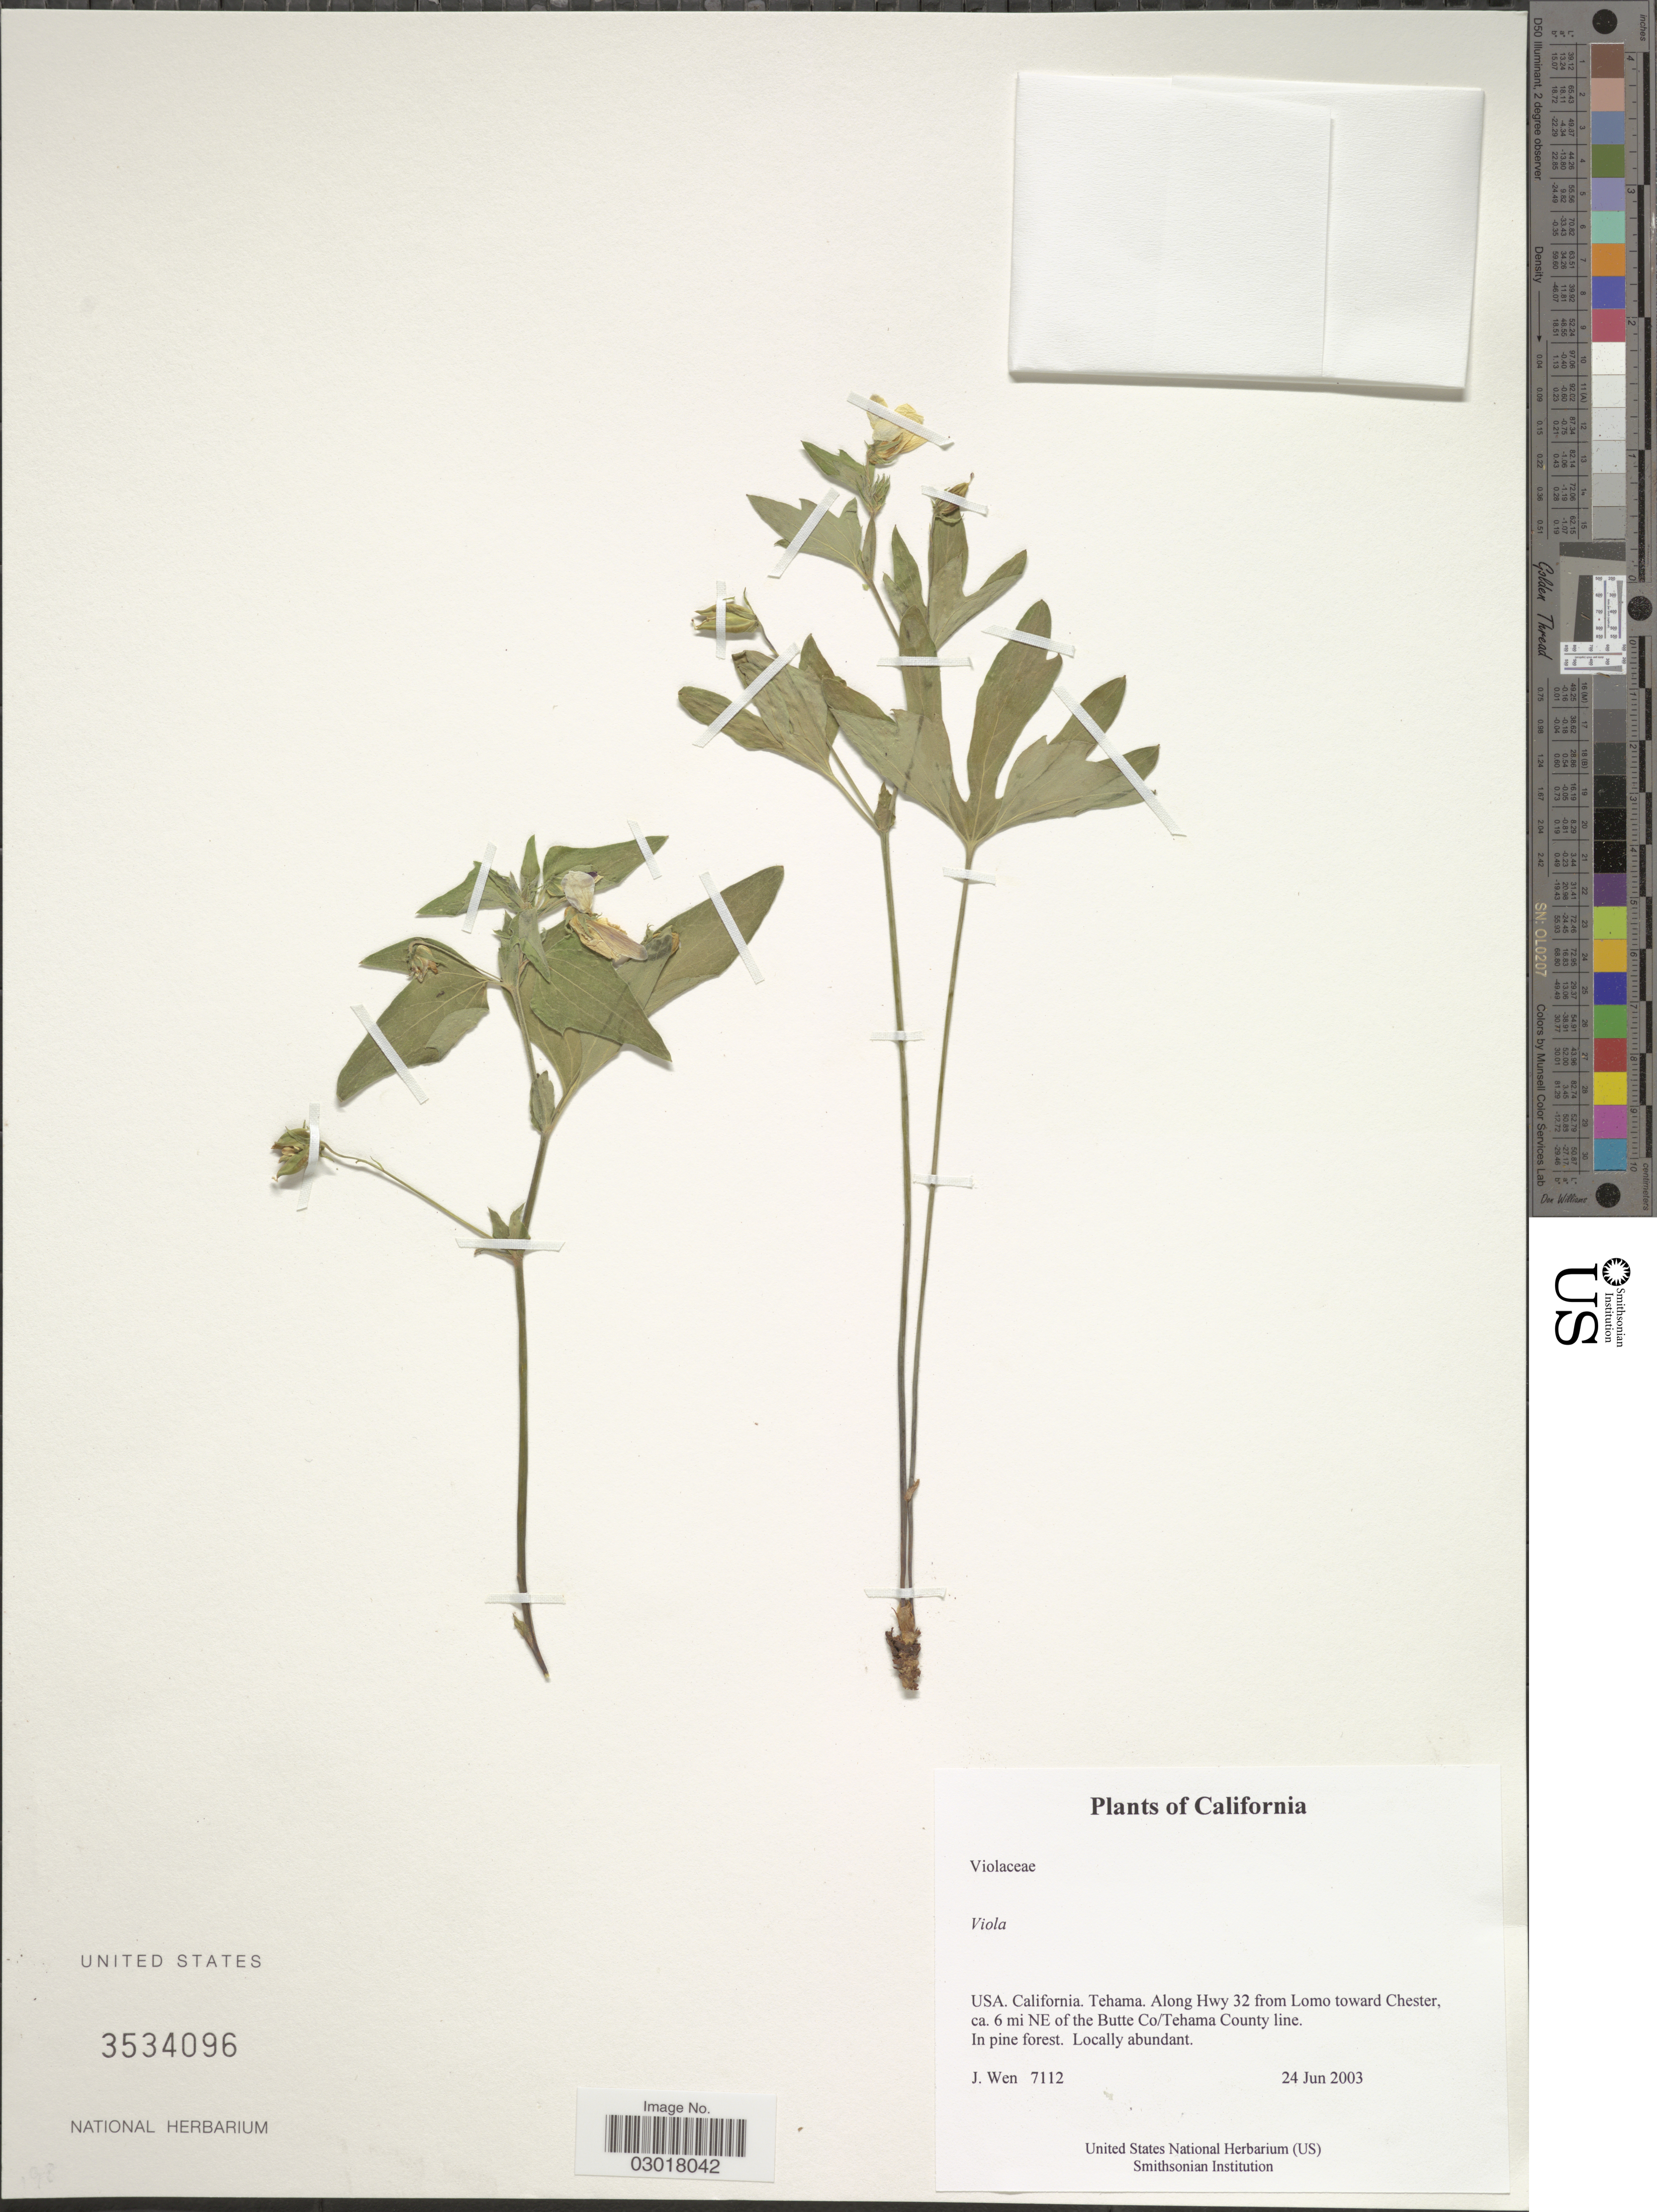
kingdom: Plantae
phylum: Tracheophyta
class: Magnoliopsida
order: Malpighiales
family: Violaceae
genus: Viola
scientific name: Viola sp.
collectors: J. Wen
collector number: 7112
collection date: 2003-03-24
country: United States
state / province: California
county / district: Butte/Tehama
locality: Tehama. Along Hwy 32 from Lomo toard Chester, ca. 6 mi NE of the Butte Co/Tehama County line.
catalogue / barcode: US 3534096